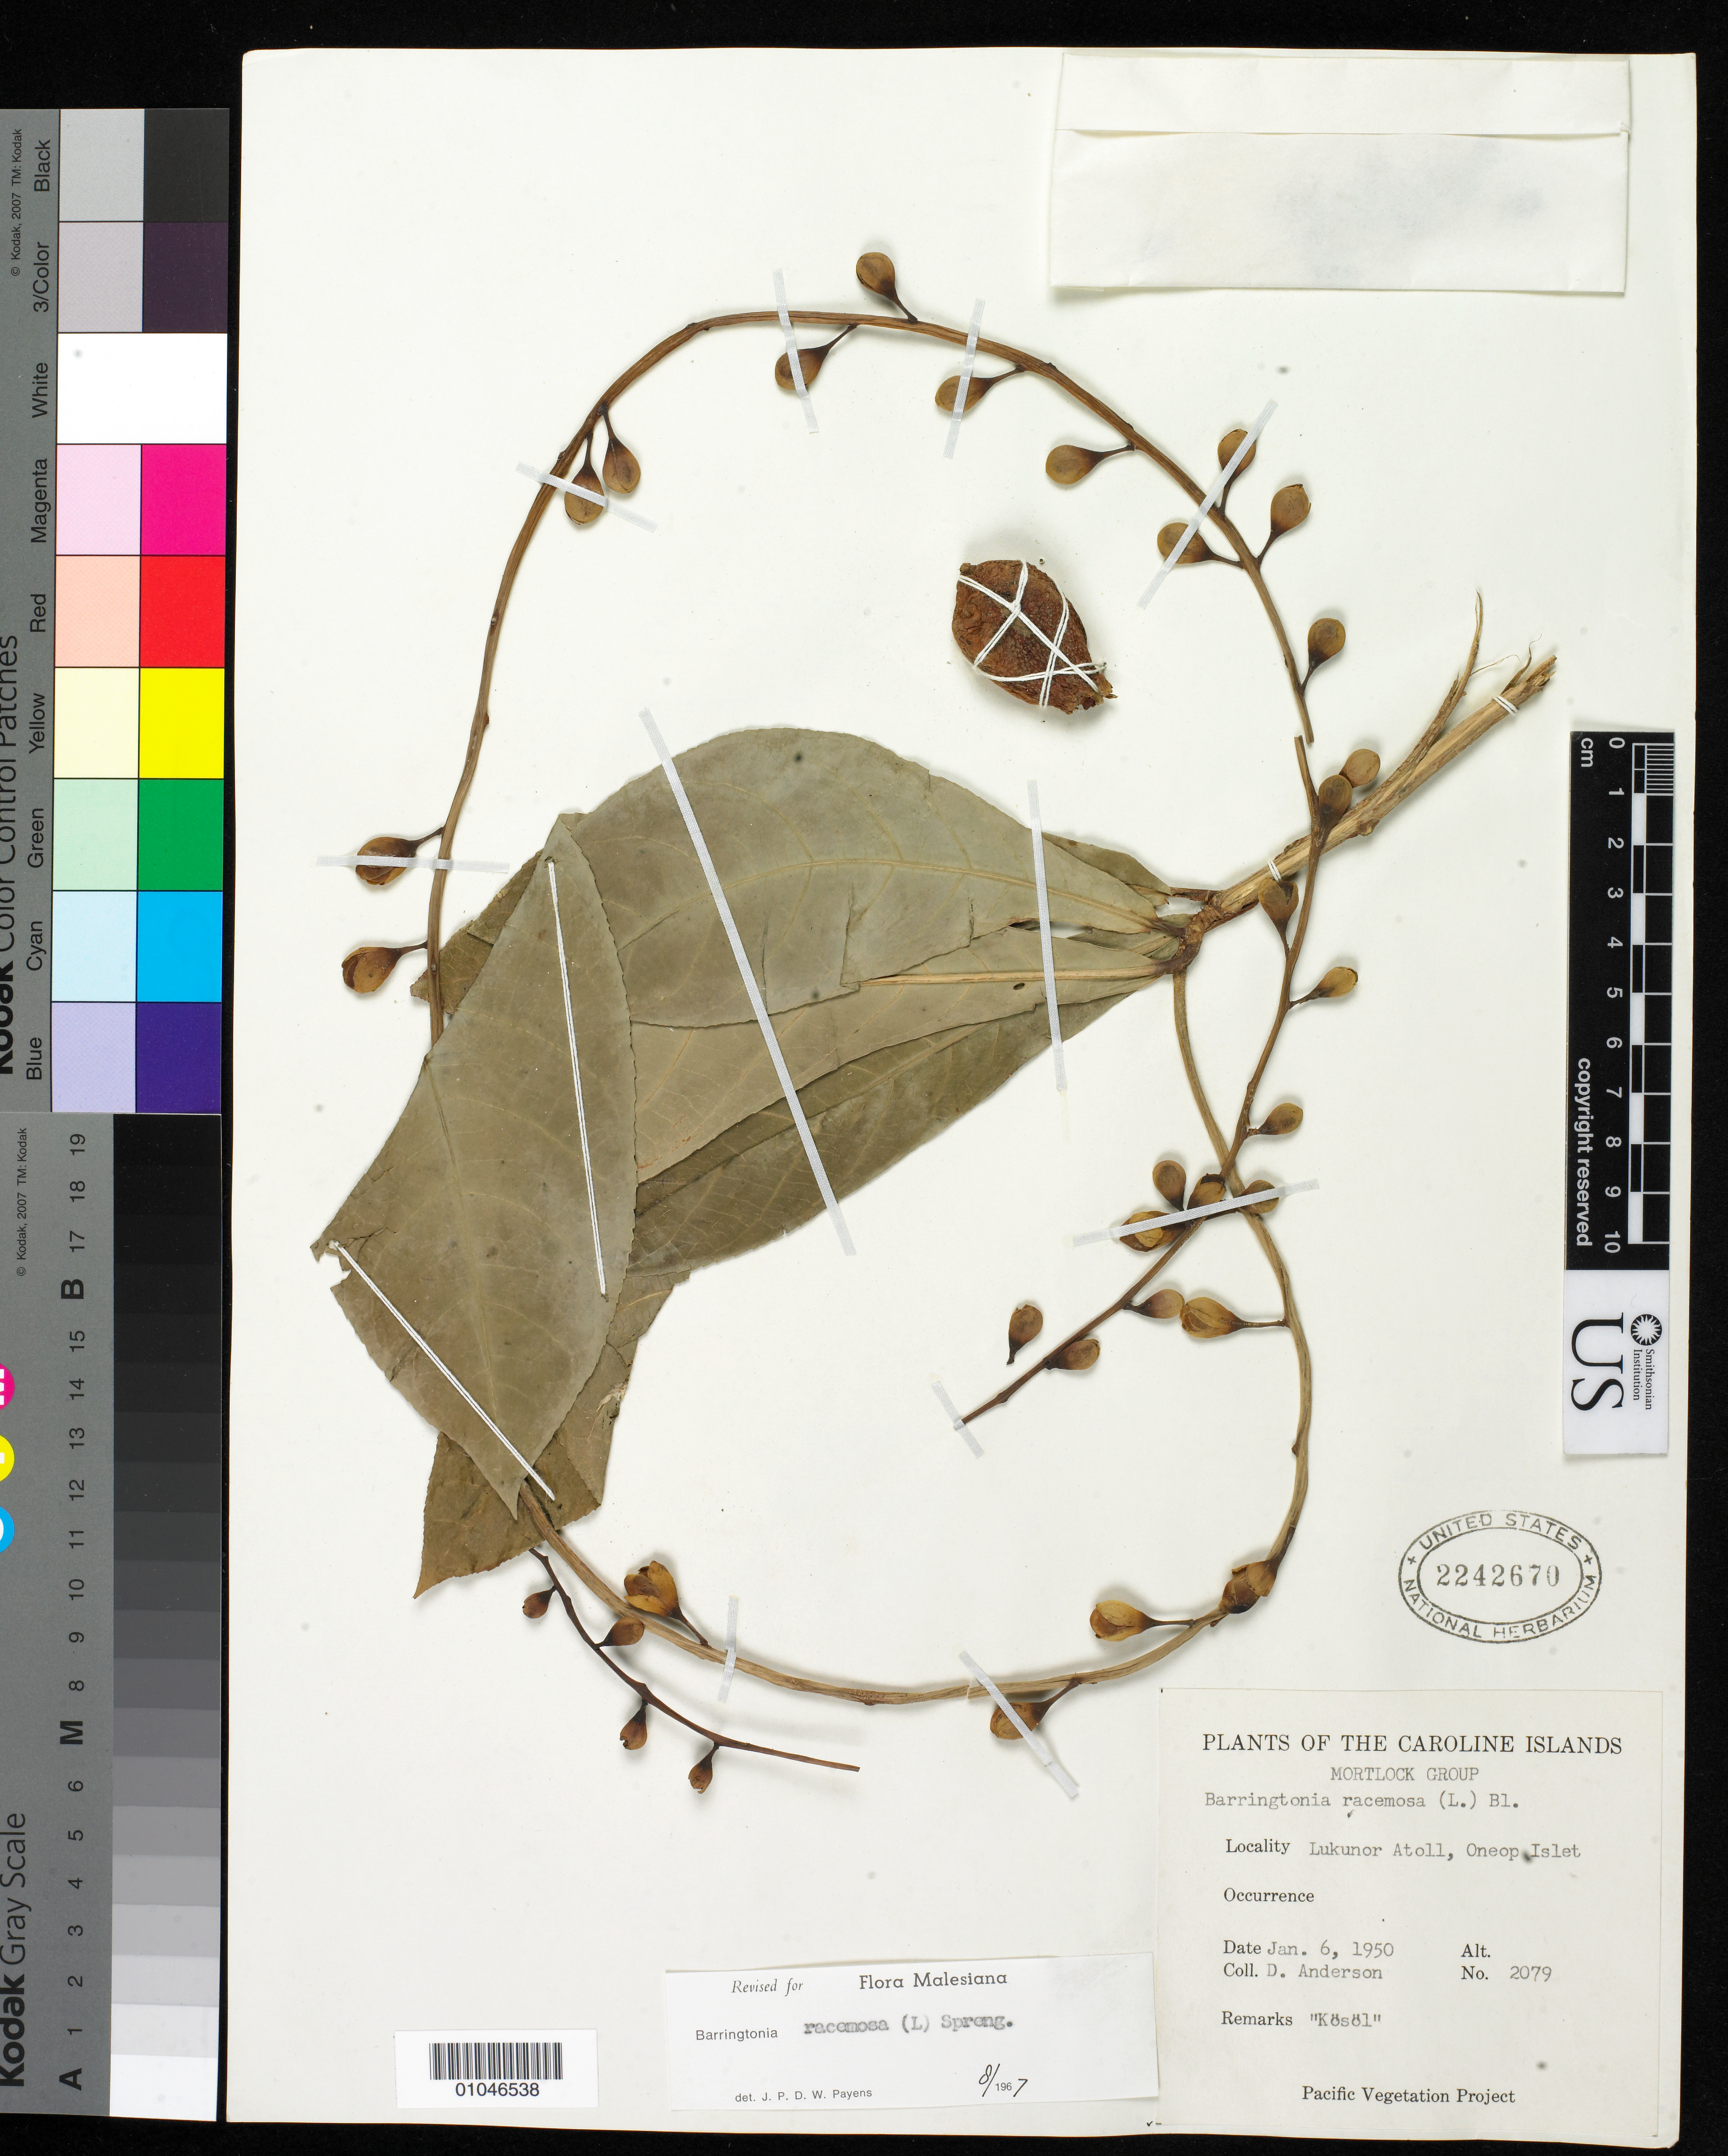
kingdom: Plantae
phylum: Tracheophyta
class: Magnoliopsida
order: Ericales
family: Lecythidaceae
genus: Barringtonia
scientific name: Barringtonia racemosa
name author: (L.) Spreng.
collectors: D. Anderson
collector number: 2079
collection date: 1950-01-06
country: Micronesia, Federated States of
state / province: Truk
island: Lukunor Atoll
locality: Oneop Islet, Lukunor Atoll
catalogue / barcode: US 2242670